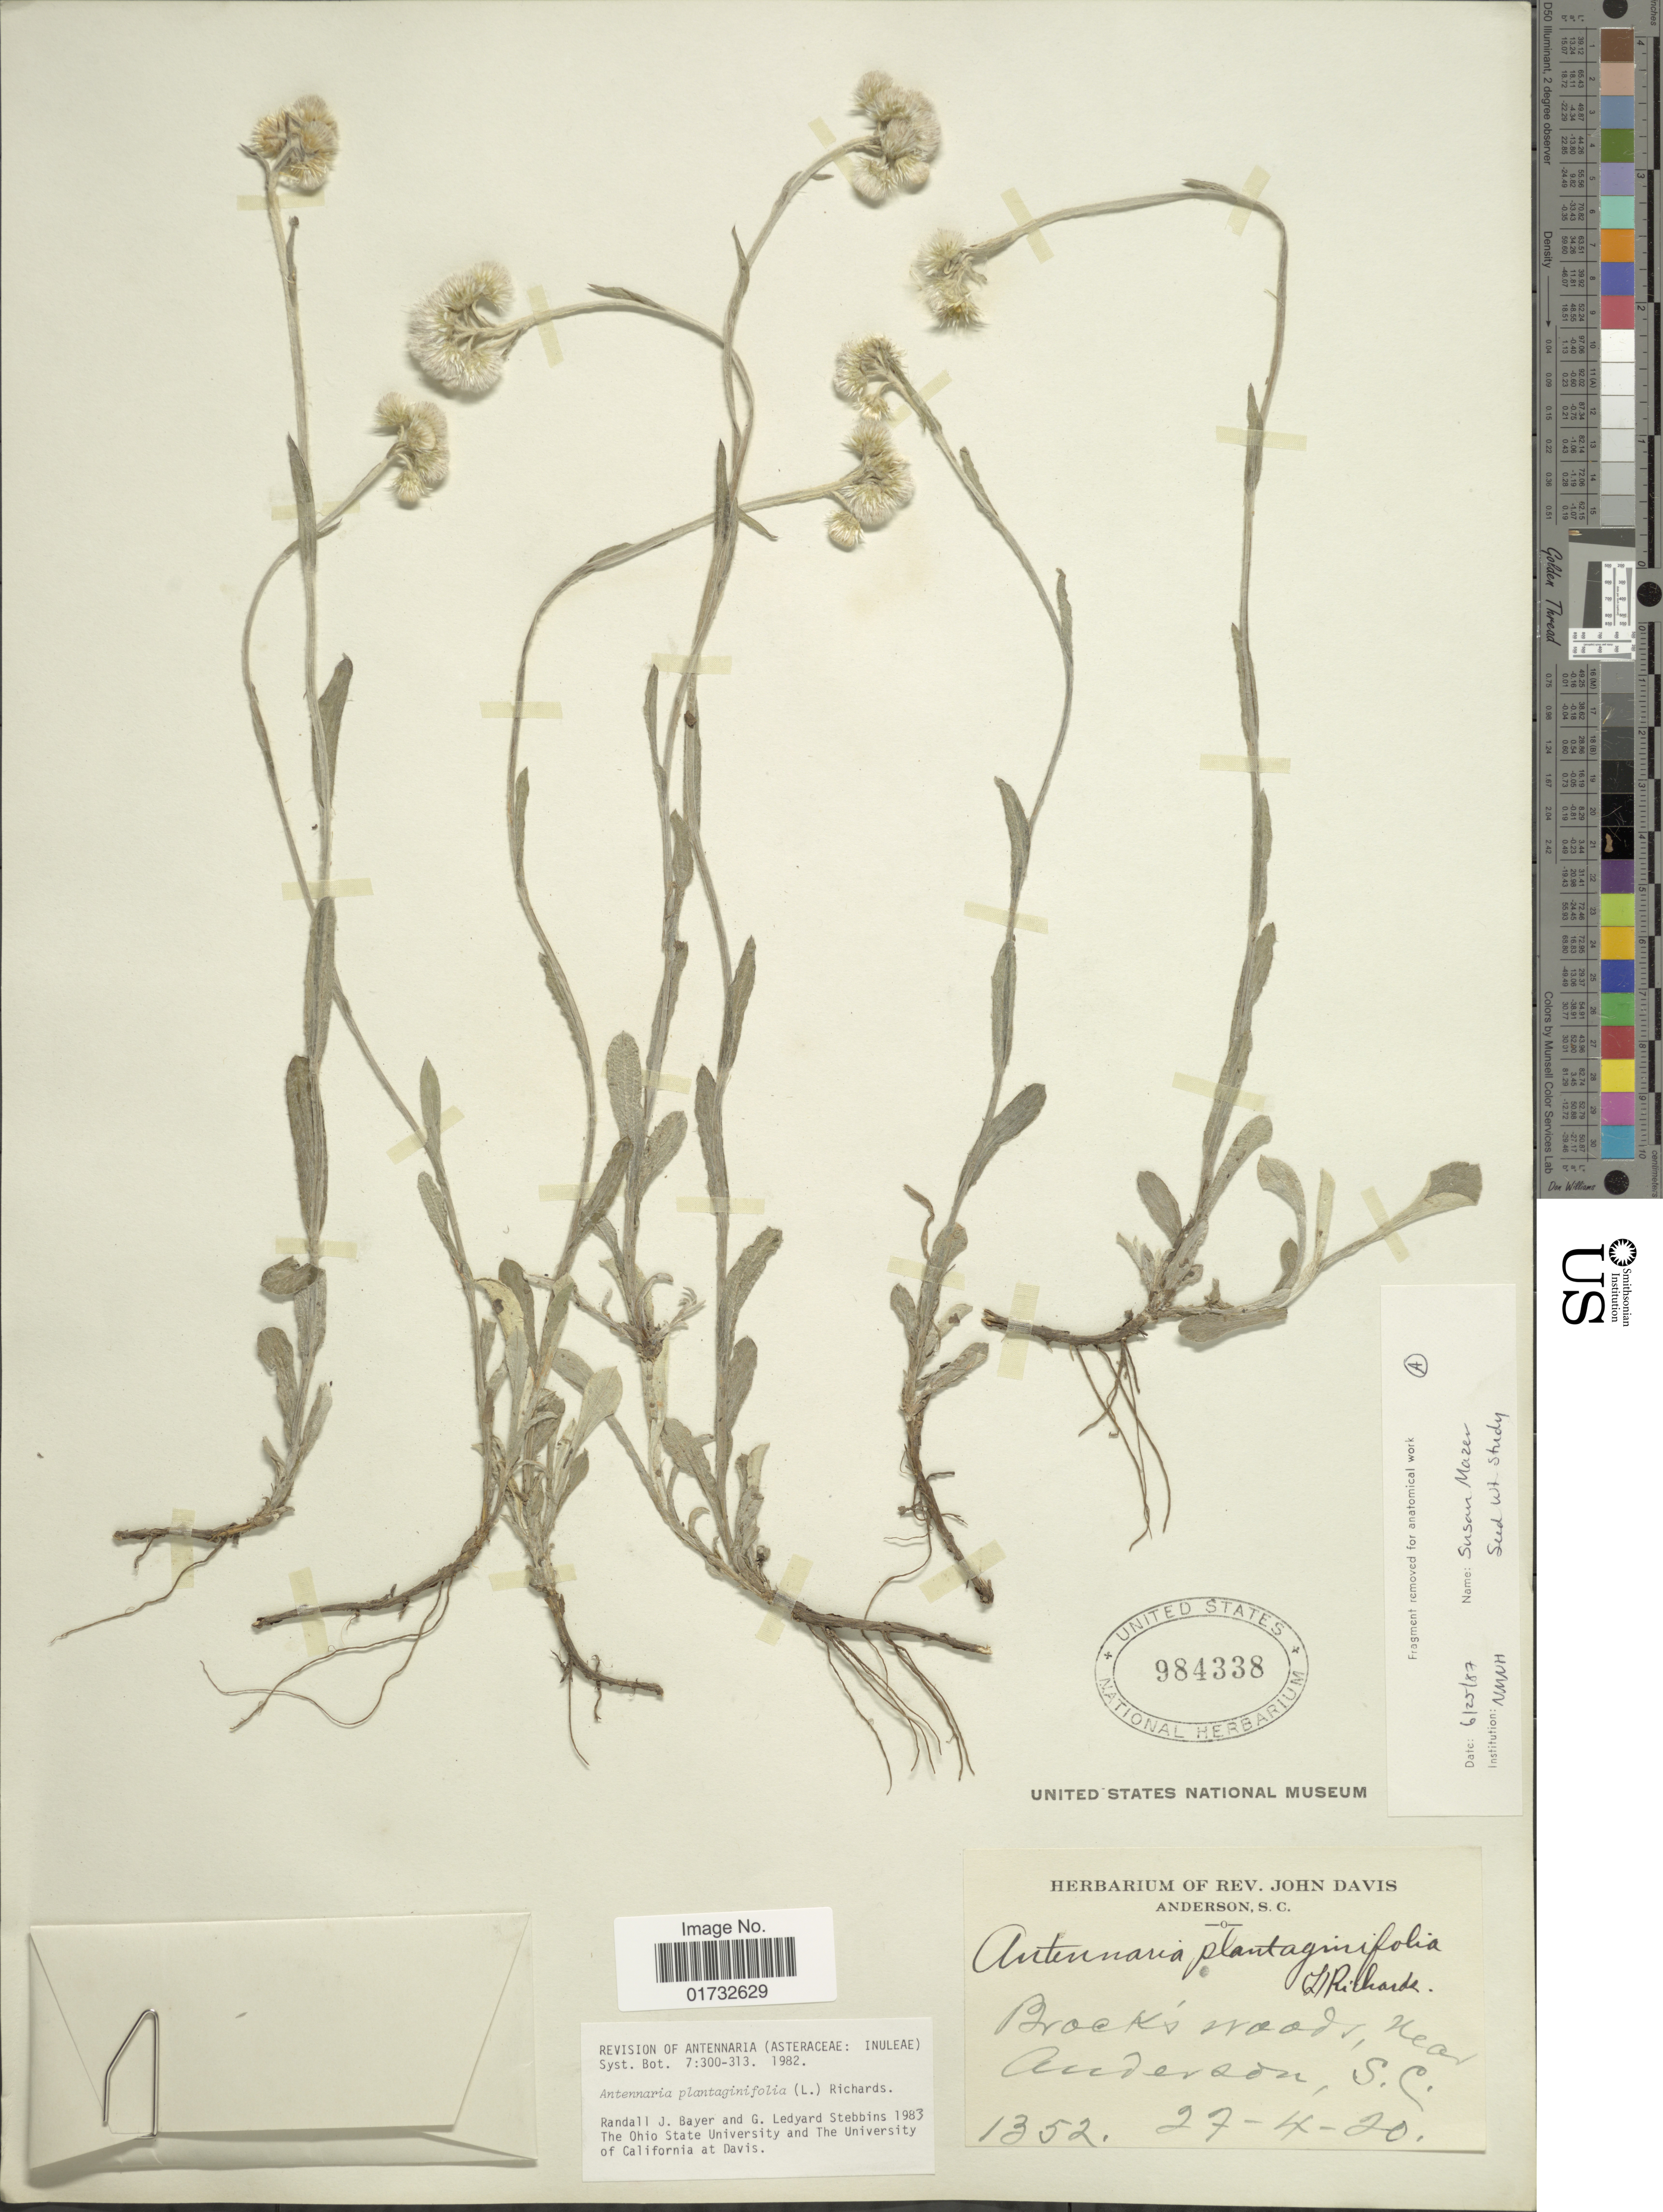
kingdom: Plantae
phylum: Tracheophyta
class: Magnoliopsida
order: Asterales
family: Asteraceae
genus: Antennaria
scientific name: Antennaria plantaginifolia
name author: (L.) Richardson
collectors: ex herb. Rev. John Davis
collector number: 1352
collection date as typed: Transcribed d/m/y: 27/4/20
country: United States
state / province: South Carolina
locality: Brock's woods, near Anderson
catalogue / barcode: US 984338